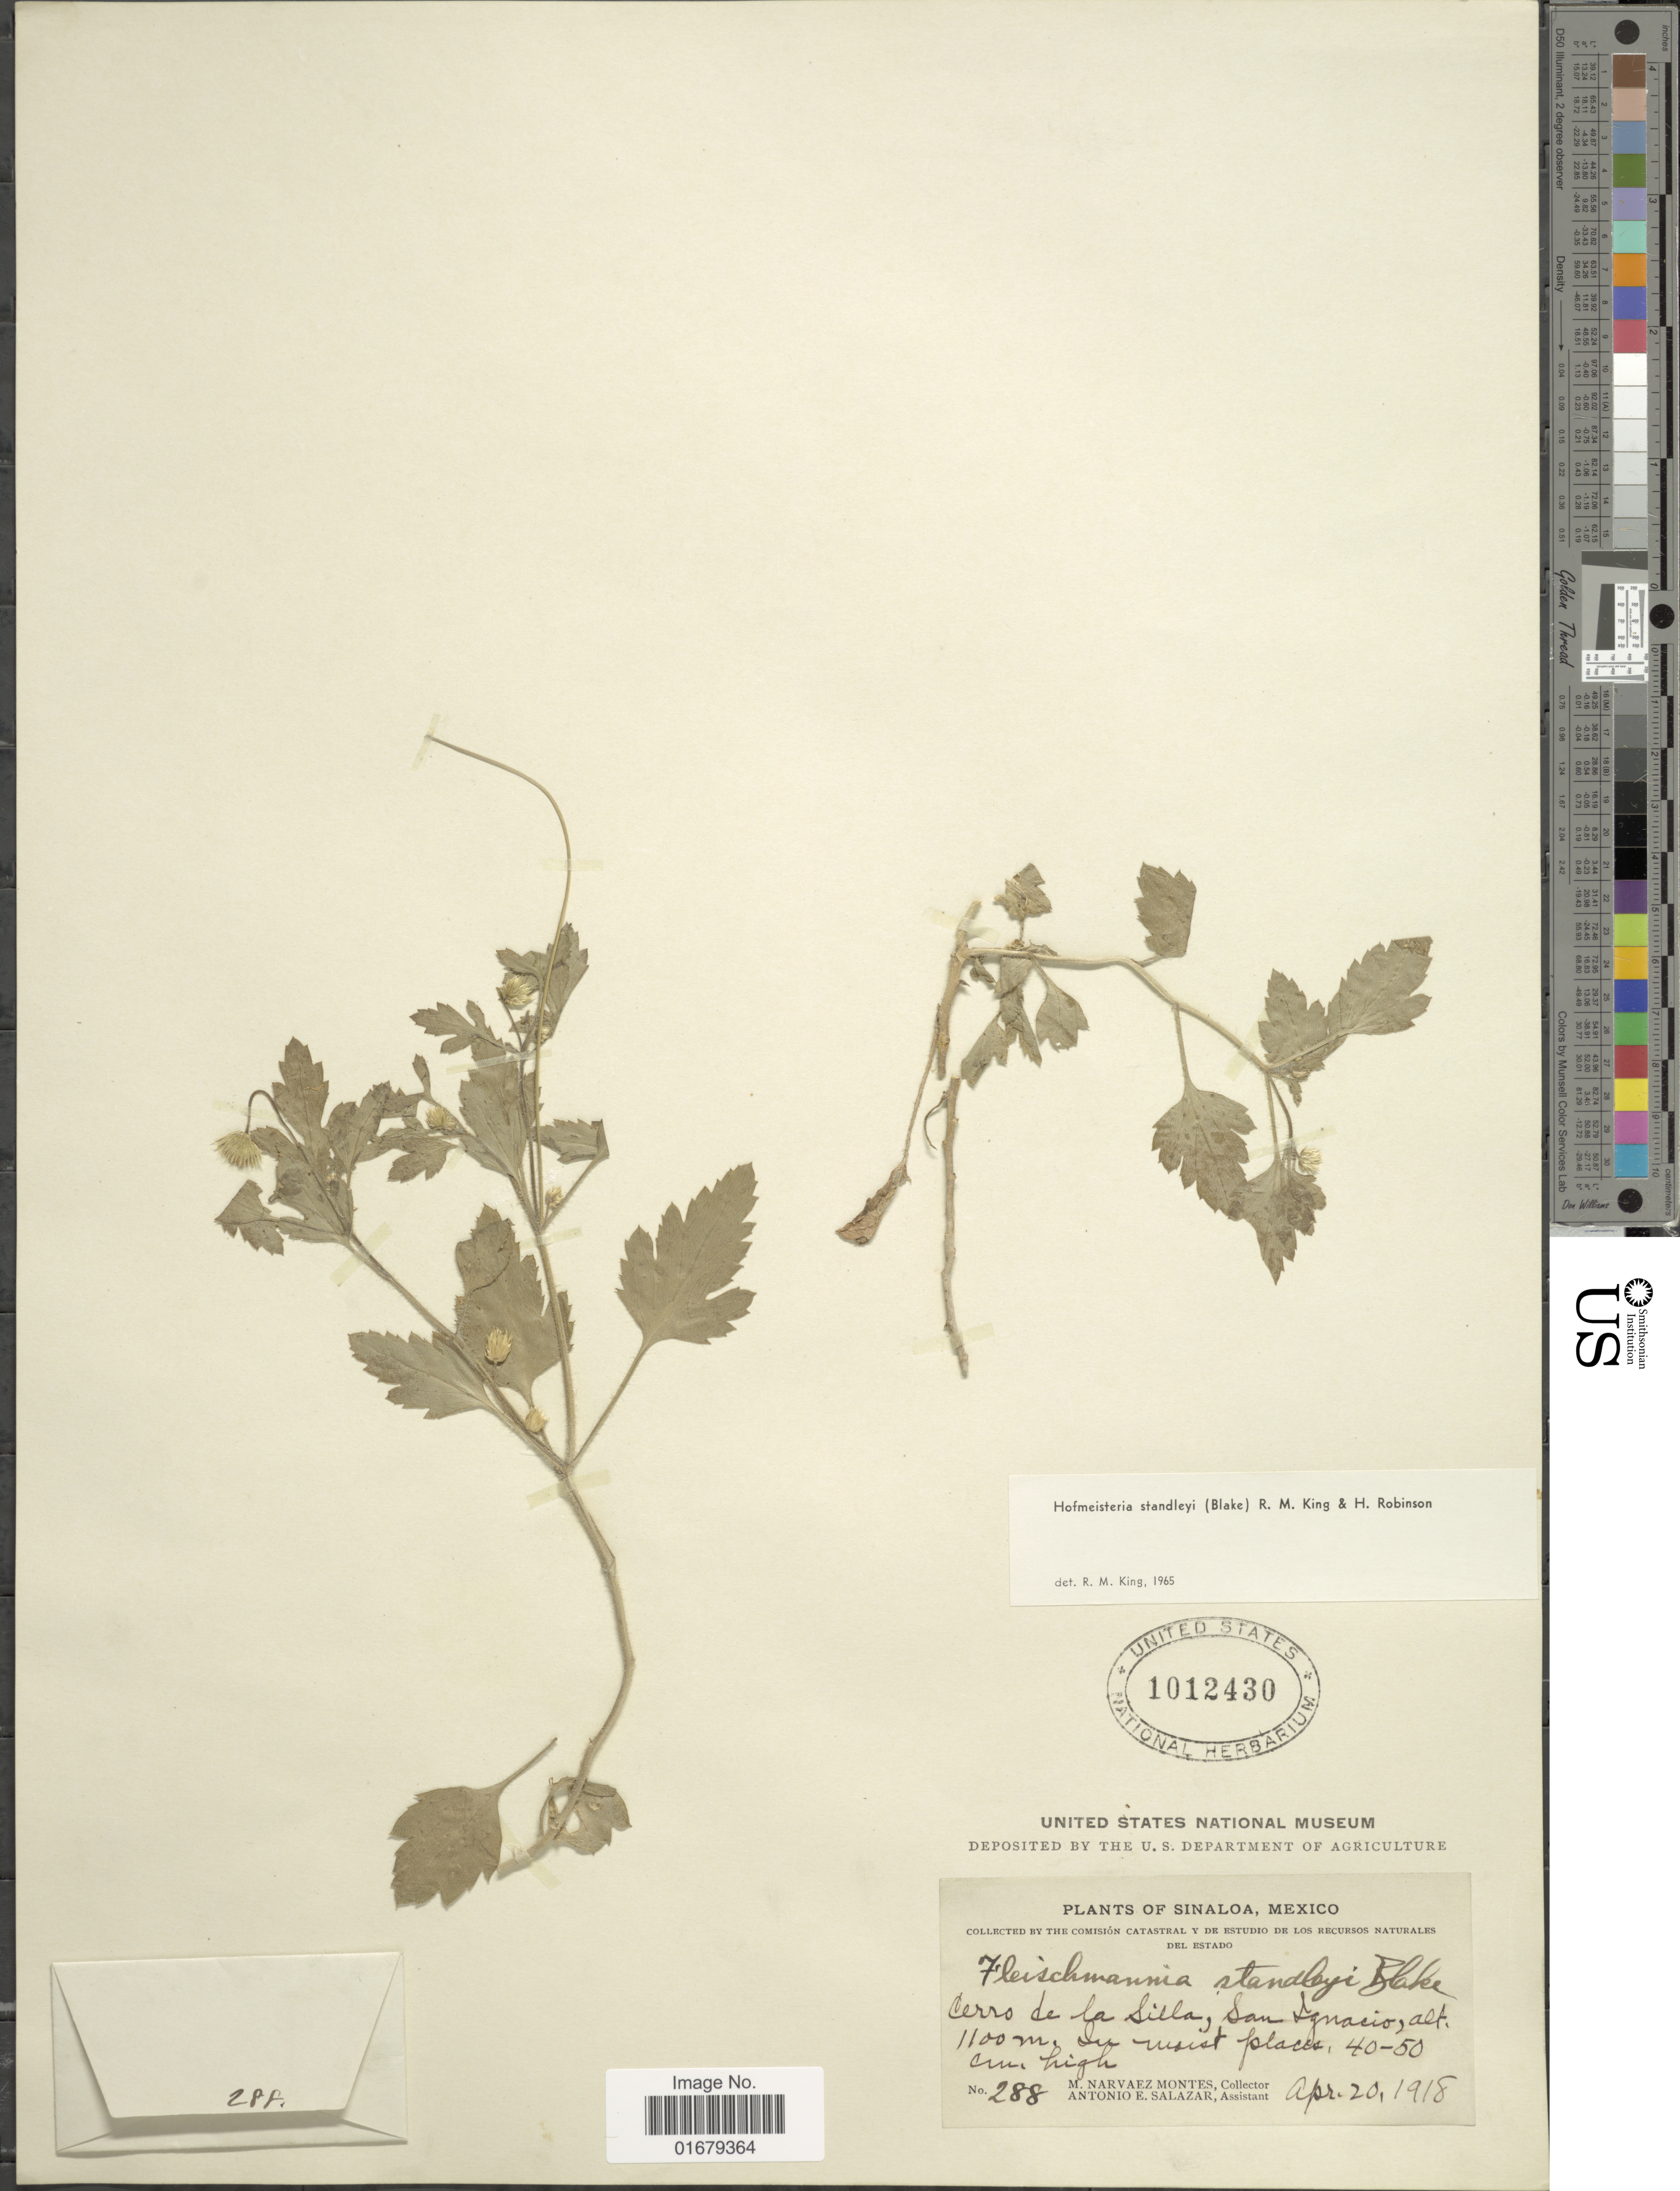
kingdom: Plantae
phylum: Tracheophyta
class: Magnoliopsida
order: Asterales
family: Asteraceae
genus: Hofmeisteria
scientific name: Hofmeisteria standleyi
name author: (Blake) R.M. King & H. Rob.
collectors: M. Navarez Montes & A. E. Salazar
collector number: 288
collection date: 1918-04-20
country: Mexico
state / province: Sinaloa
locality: Cerro de la Silla, San Ignacio.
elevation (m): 1100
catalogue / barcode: US 1012430